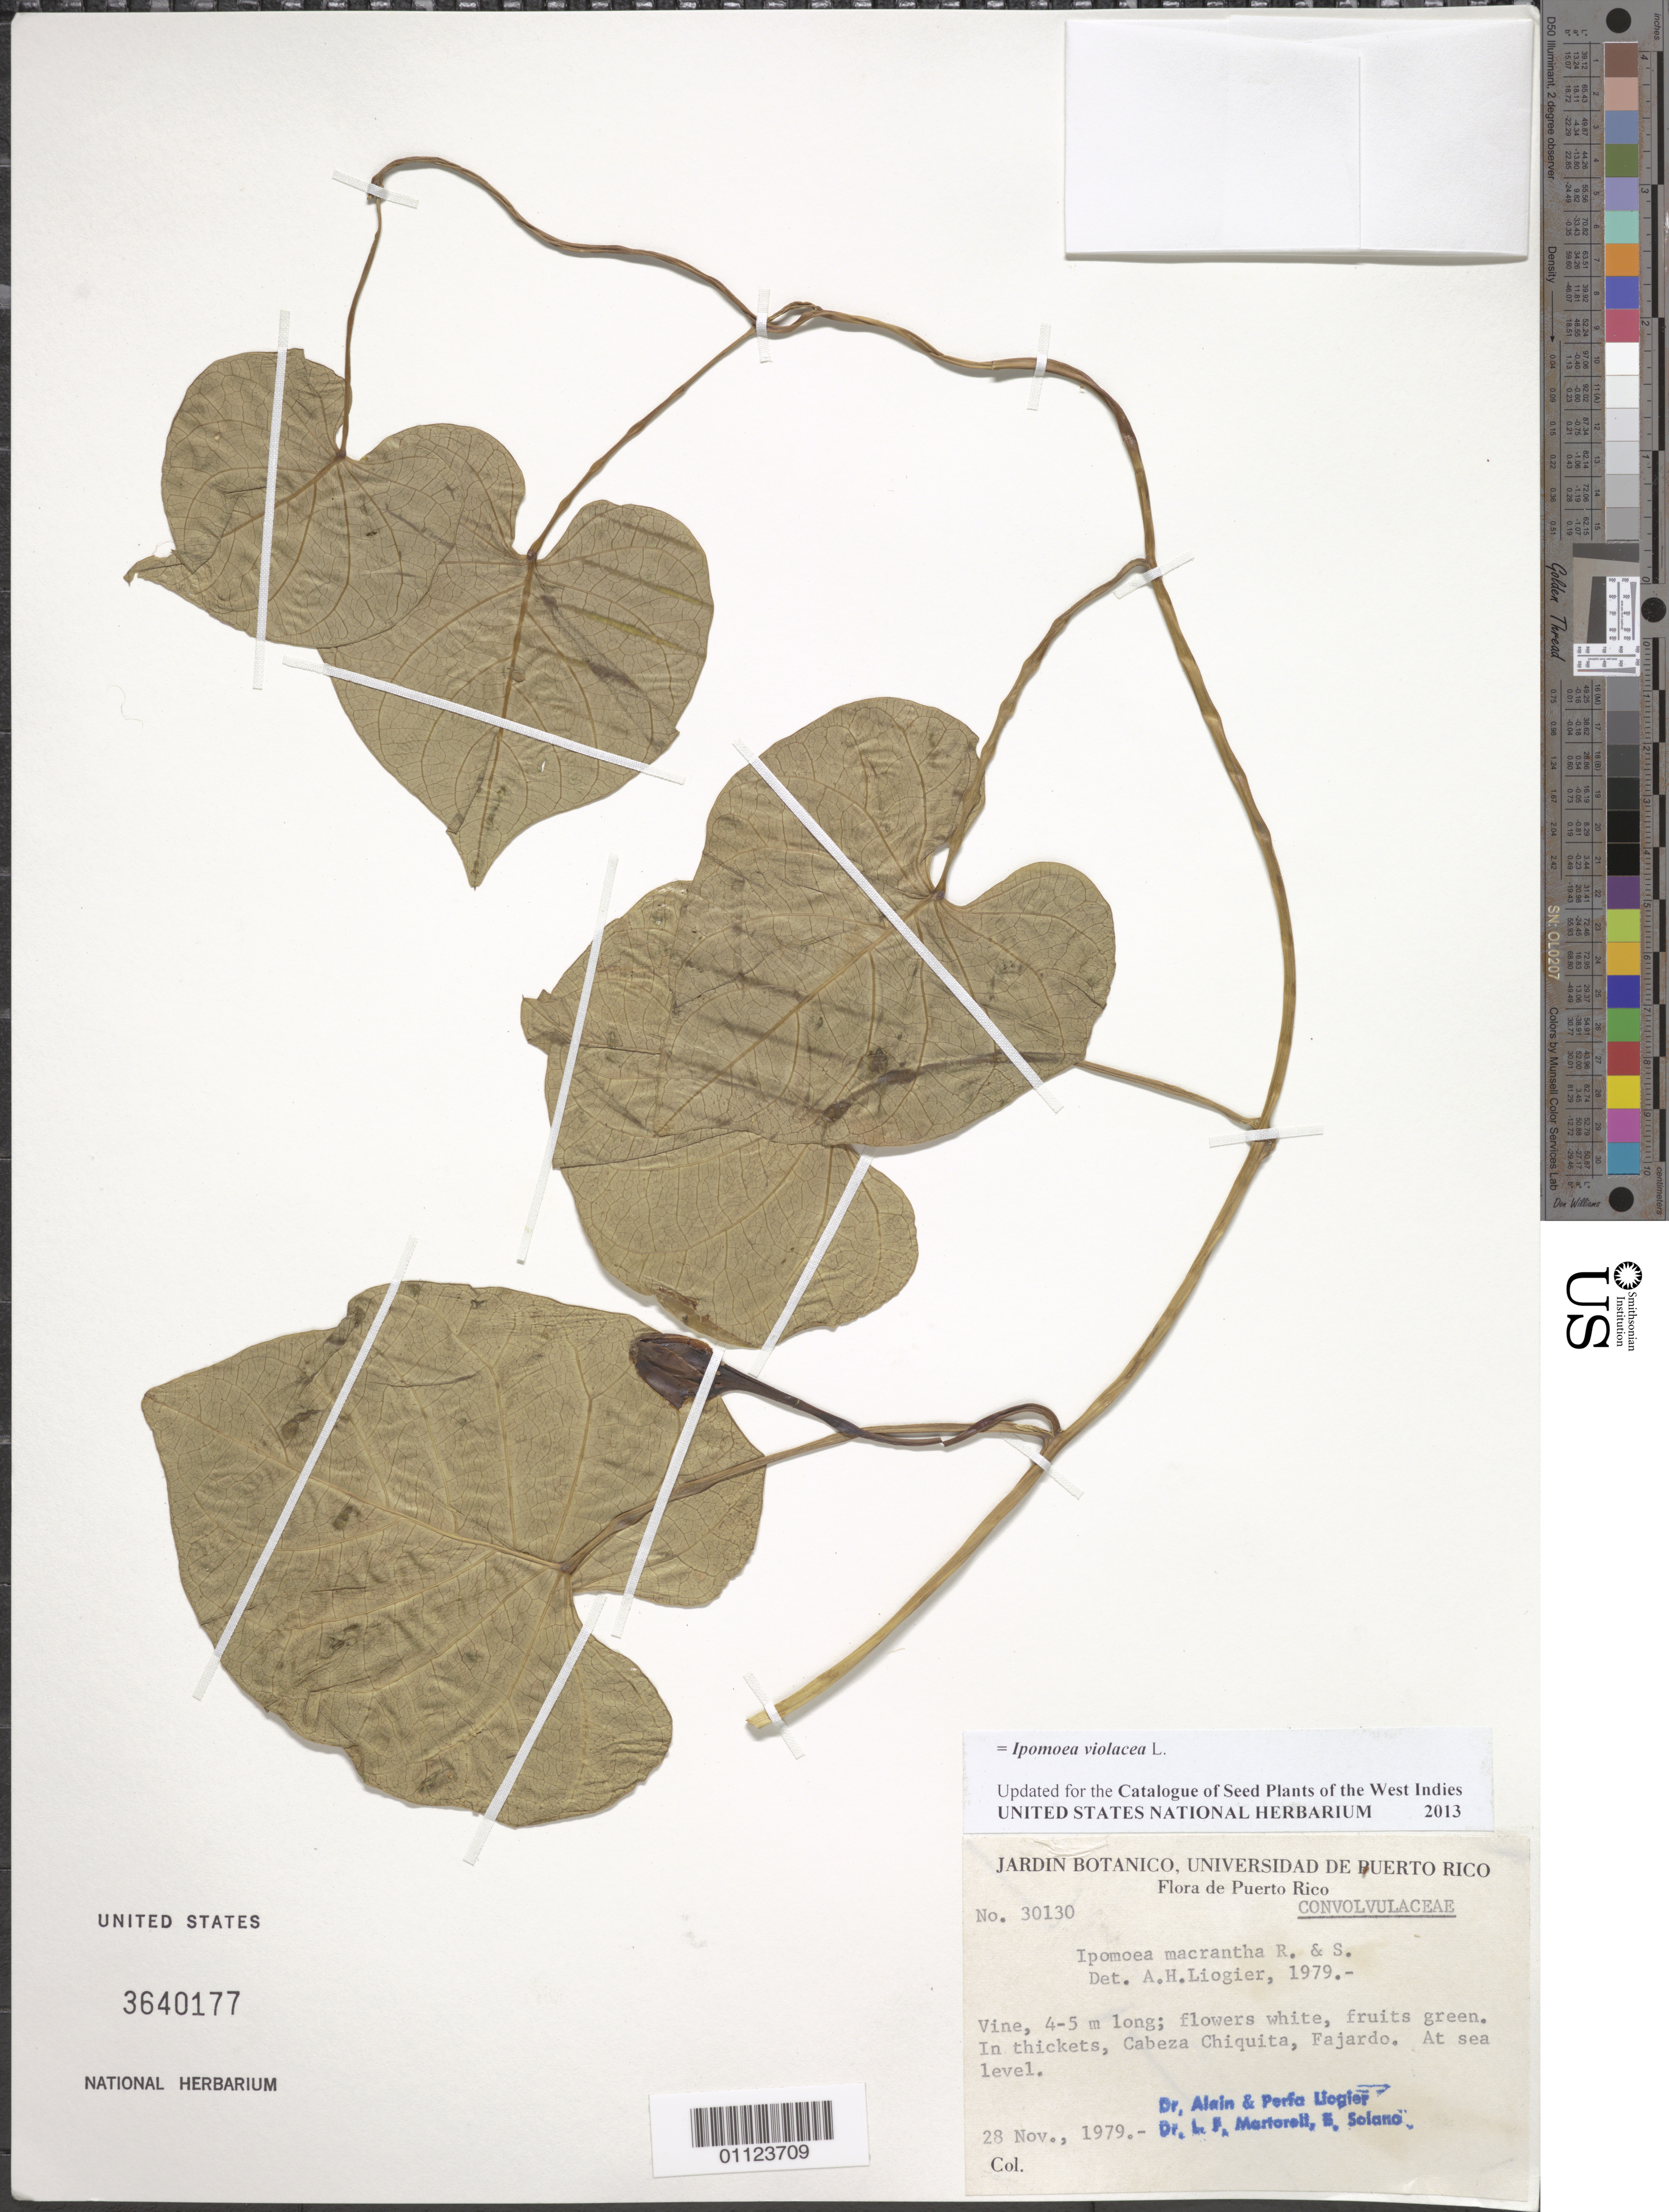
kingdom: Plantae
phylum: Tracheophyta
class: Magnoliopsida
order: Solanales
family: Convolvulaceae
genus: Ipomoea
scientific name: Ipomoea violacea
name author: L.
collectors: A. H. Liogier, M. P. Liogier, L. Martorell & E. Solano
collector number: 30130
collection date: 1979-11-28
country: Puerto Rico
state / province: Fajardo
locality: Cabeza Chiquita.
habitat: In thickets.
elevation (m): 0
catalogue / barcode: US 3640177